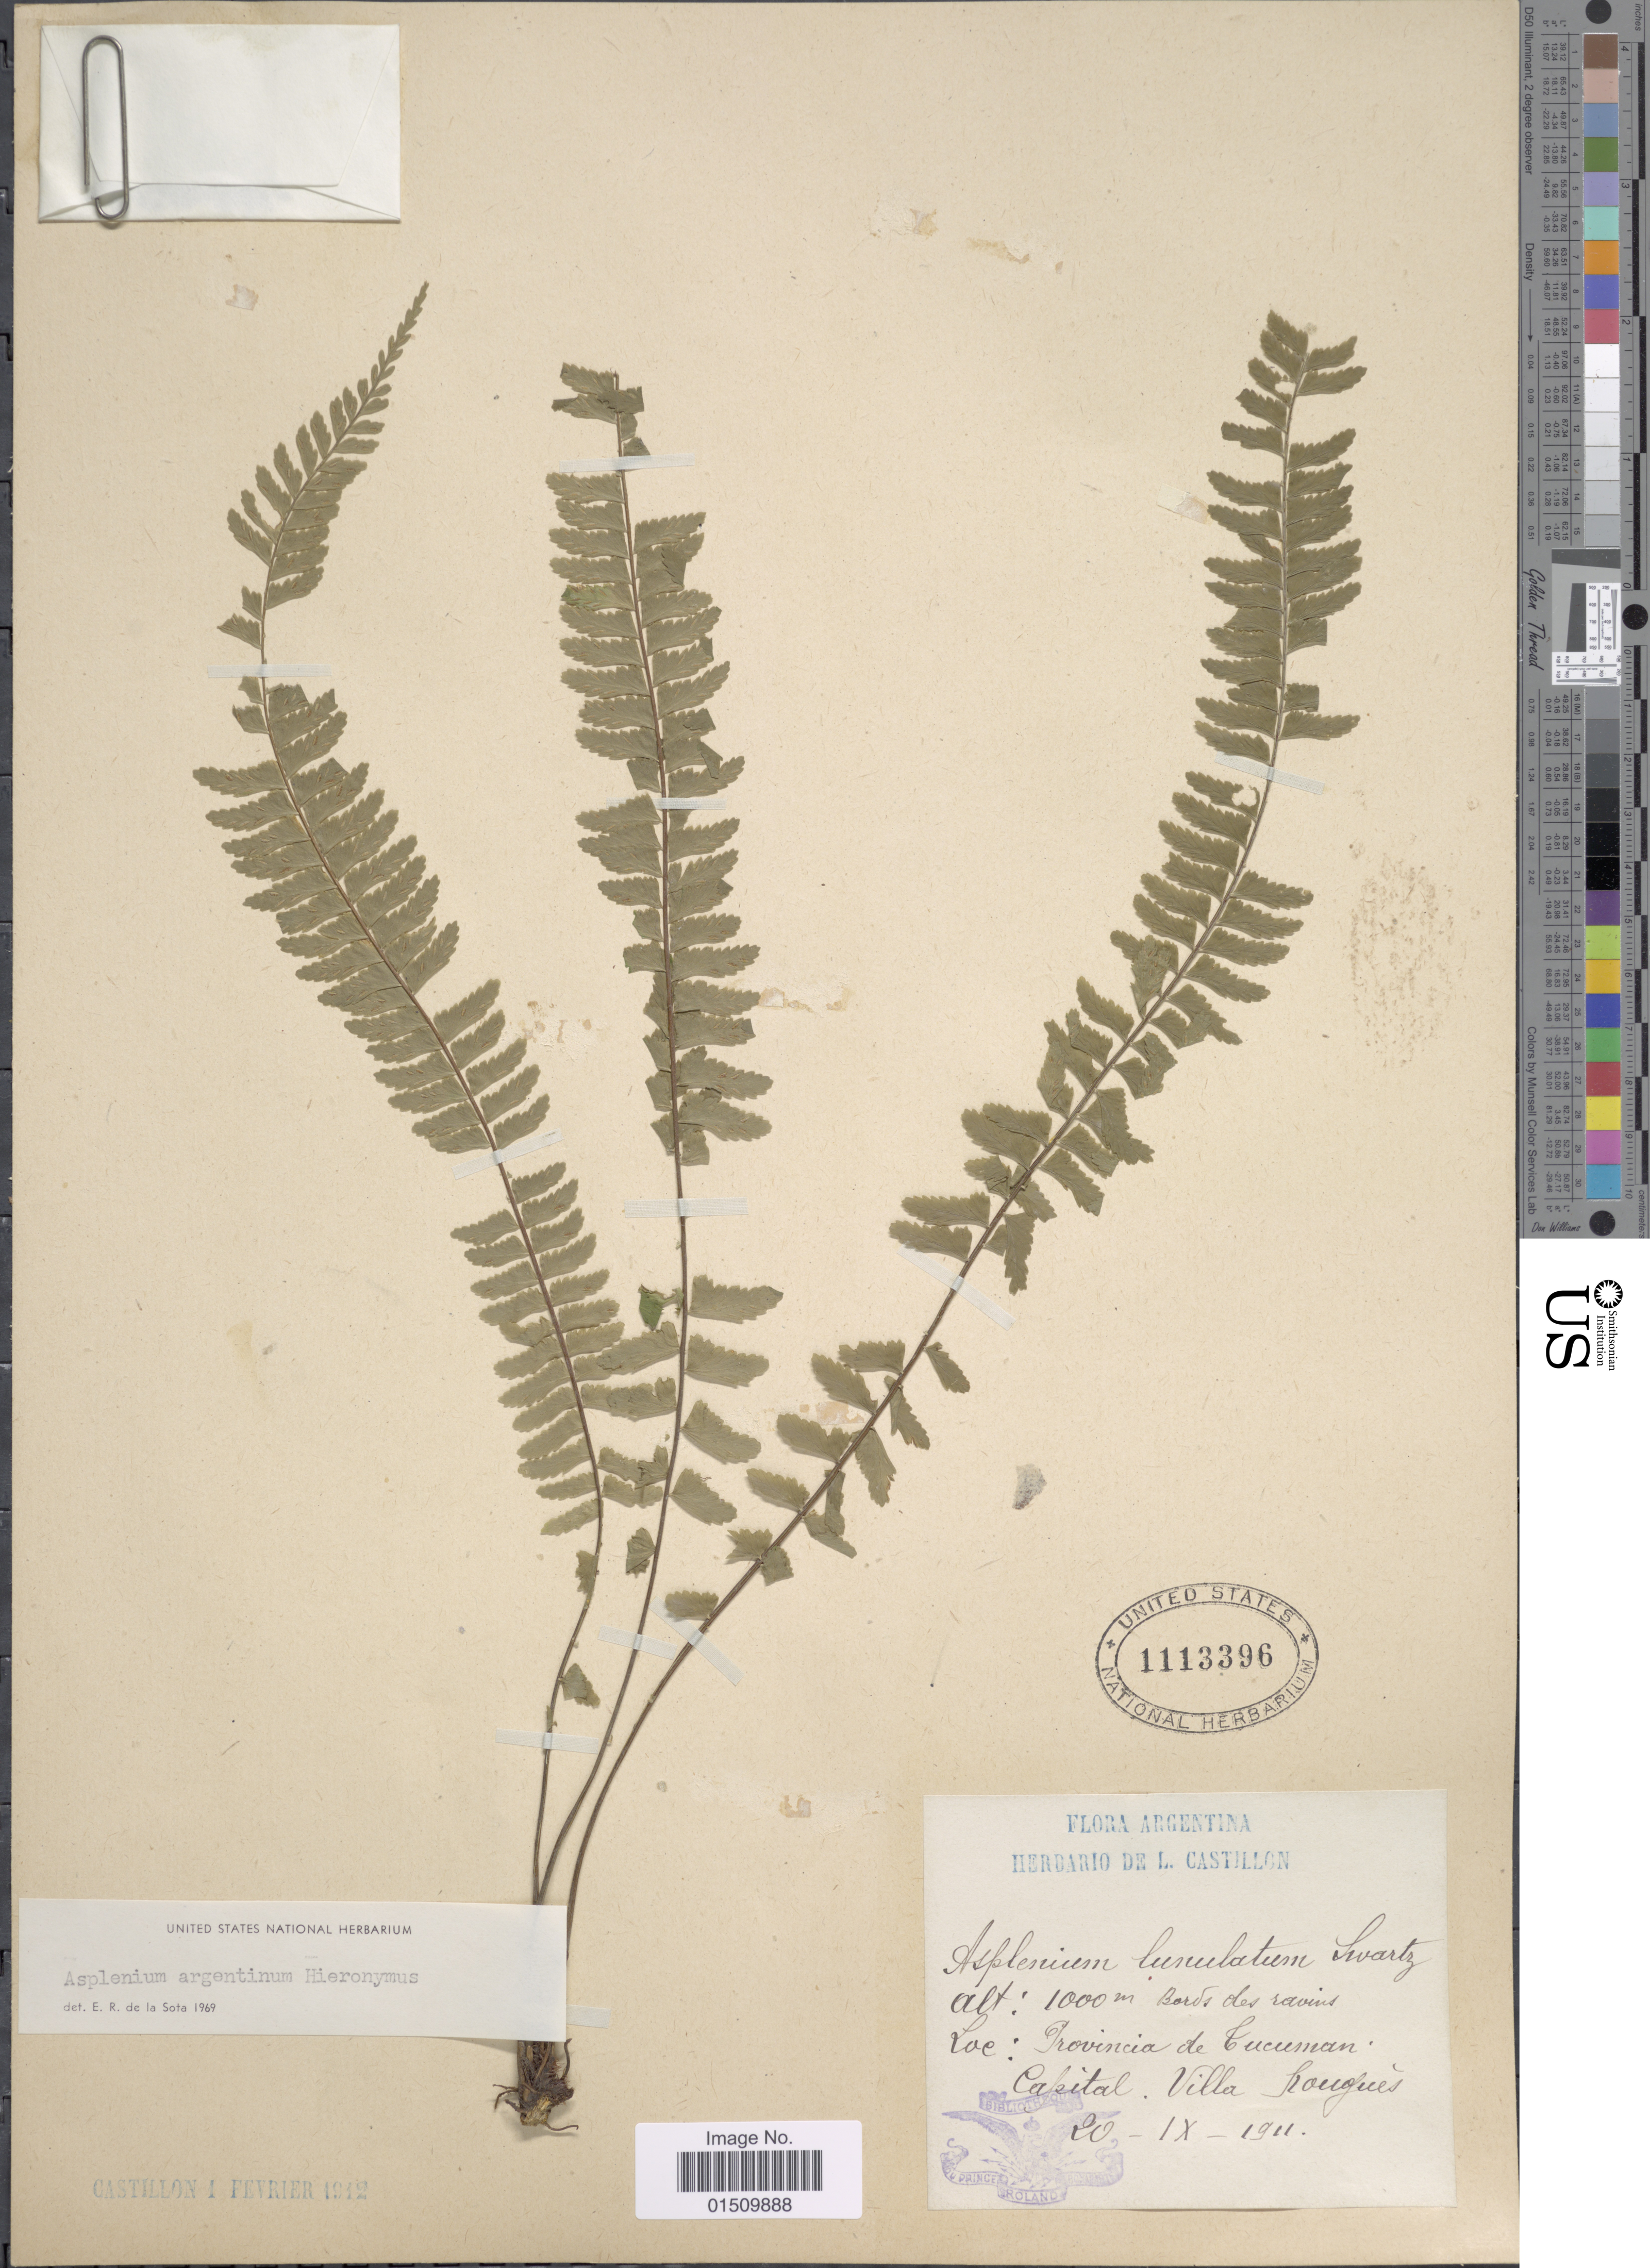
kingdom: Plantae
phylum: Tracheophyta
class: Polypodiopsida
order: Polypodiales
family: Aspleniaceae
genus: Asplenium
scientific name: Asplenium argentinum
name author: Hieron.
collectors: ex herb. de L. Castillon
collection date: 1911-09-20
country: Argentina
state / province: Tucuman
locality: Provincia de Tucuman, Capital, Villa Hougues.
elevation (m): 1000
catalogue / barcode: US 1113396